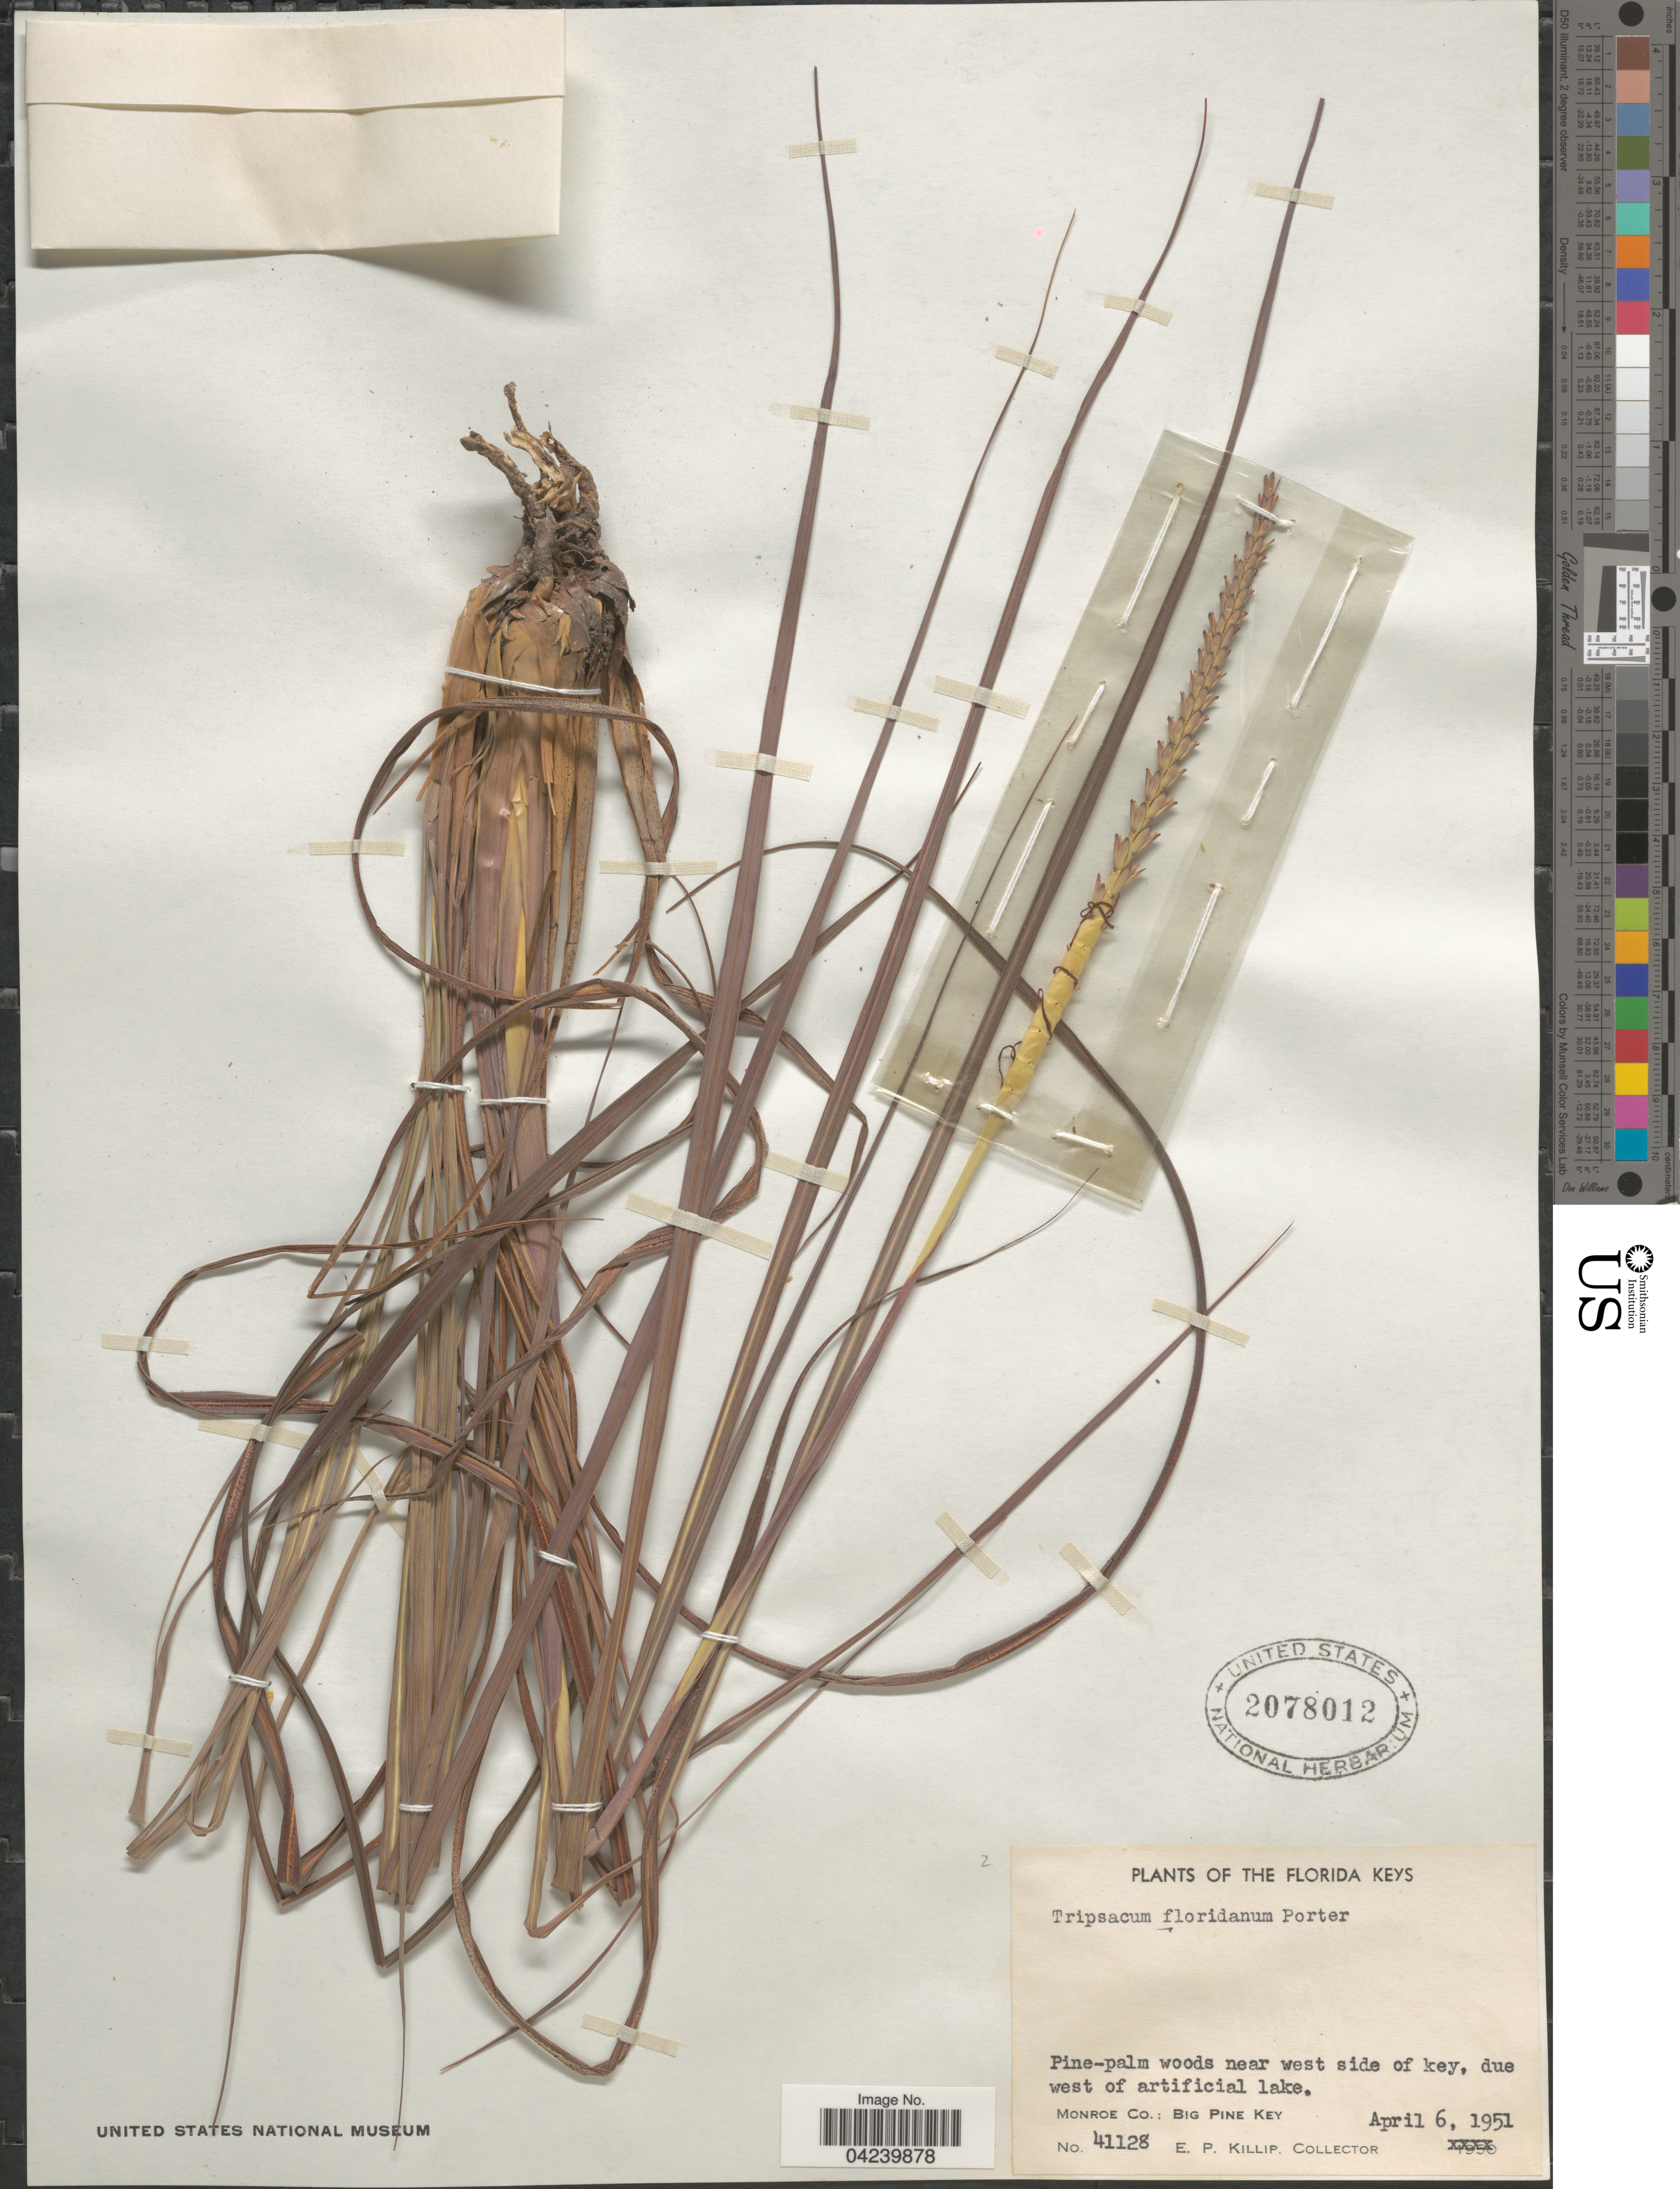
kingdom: Plantae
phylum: Tracheophyta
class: Liliopsida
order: Poales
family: Poaceae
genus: Tripsacum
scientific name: Tripsacum dactyloides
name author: (L.) L.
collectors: E. P. Killip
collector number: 41128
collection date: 1951-04-06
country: United States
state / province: Florida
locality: Florida Keys. Pine-palm woods near west side of key, due west of artificial lake. Monroe Co.: Big Pine Key.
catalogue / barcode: US 2078012